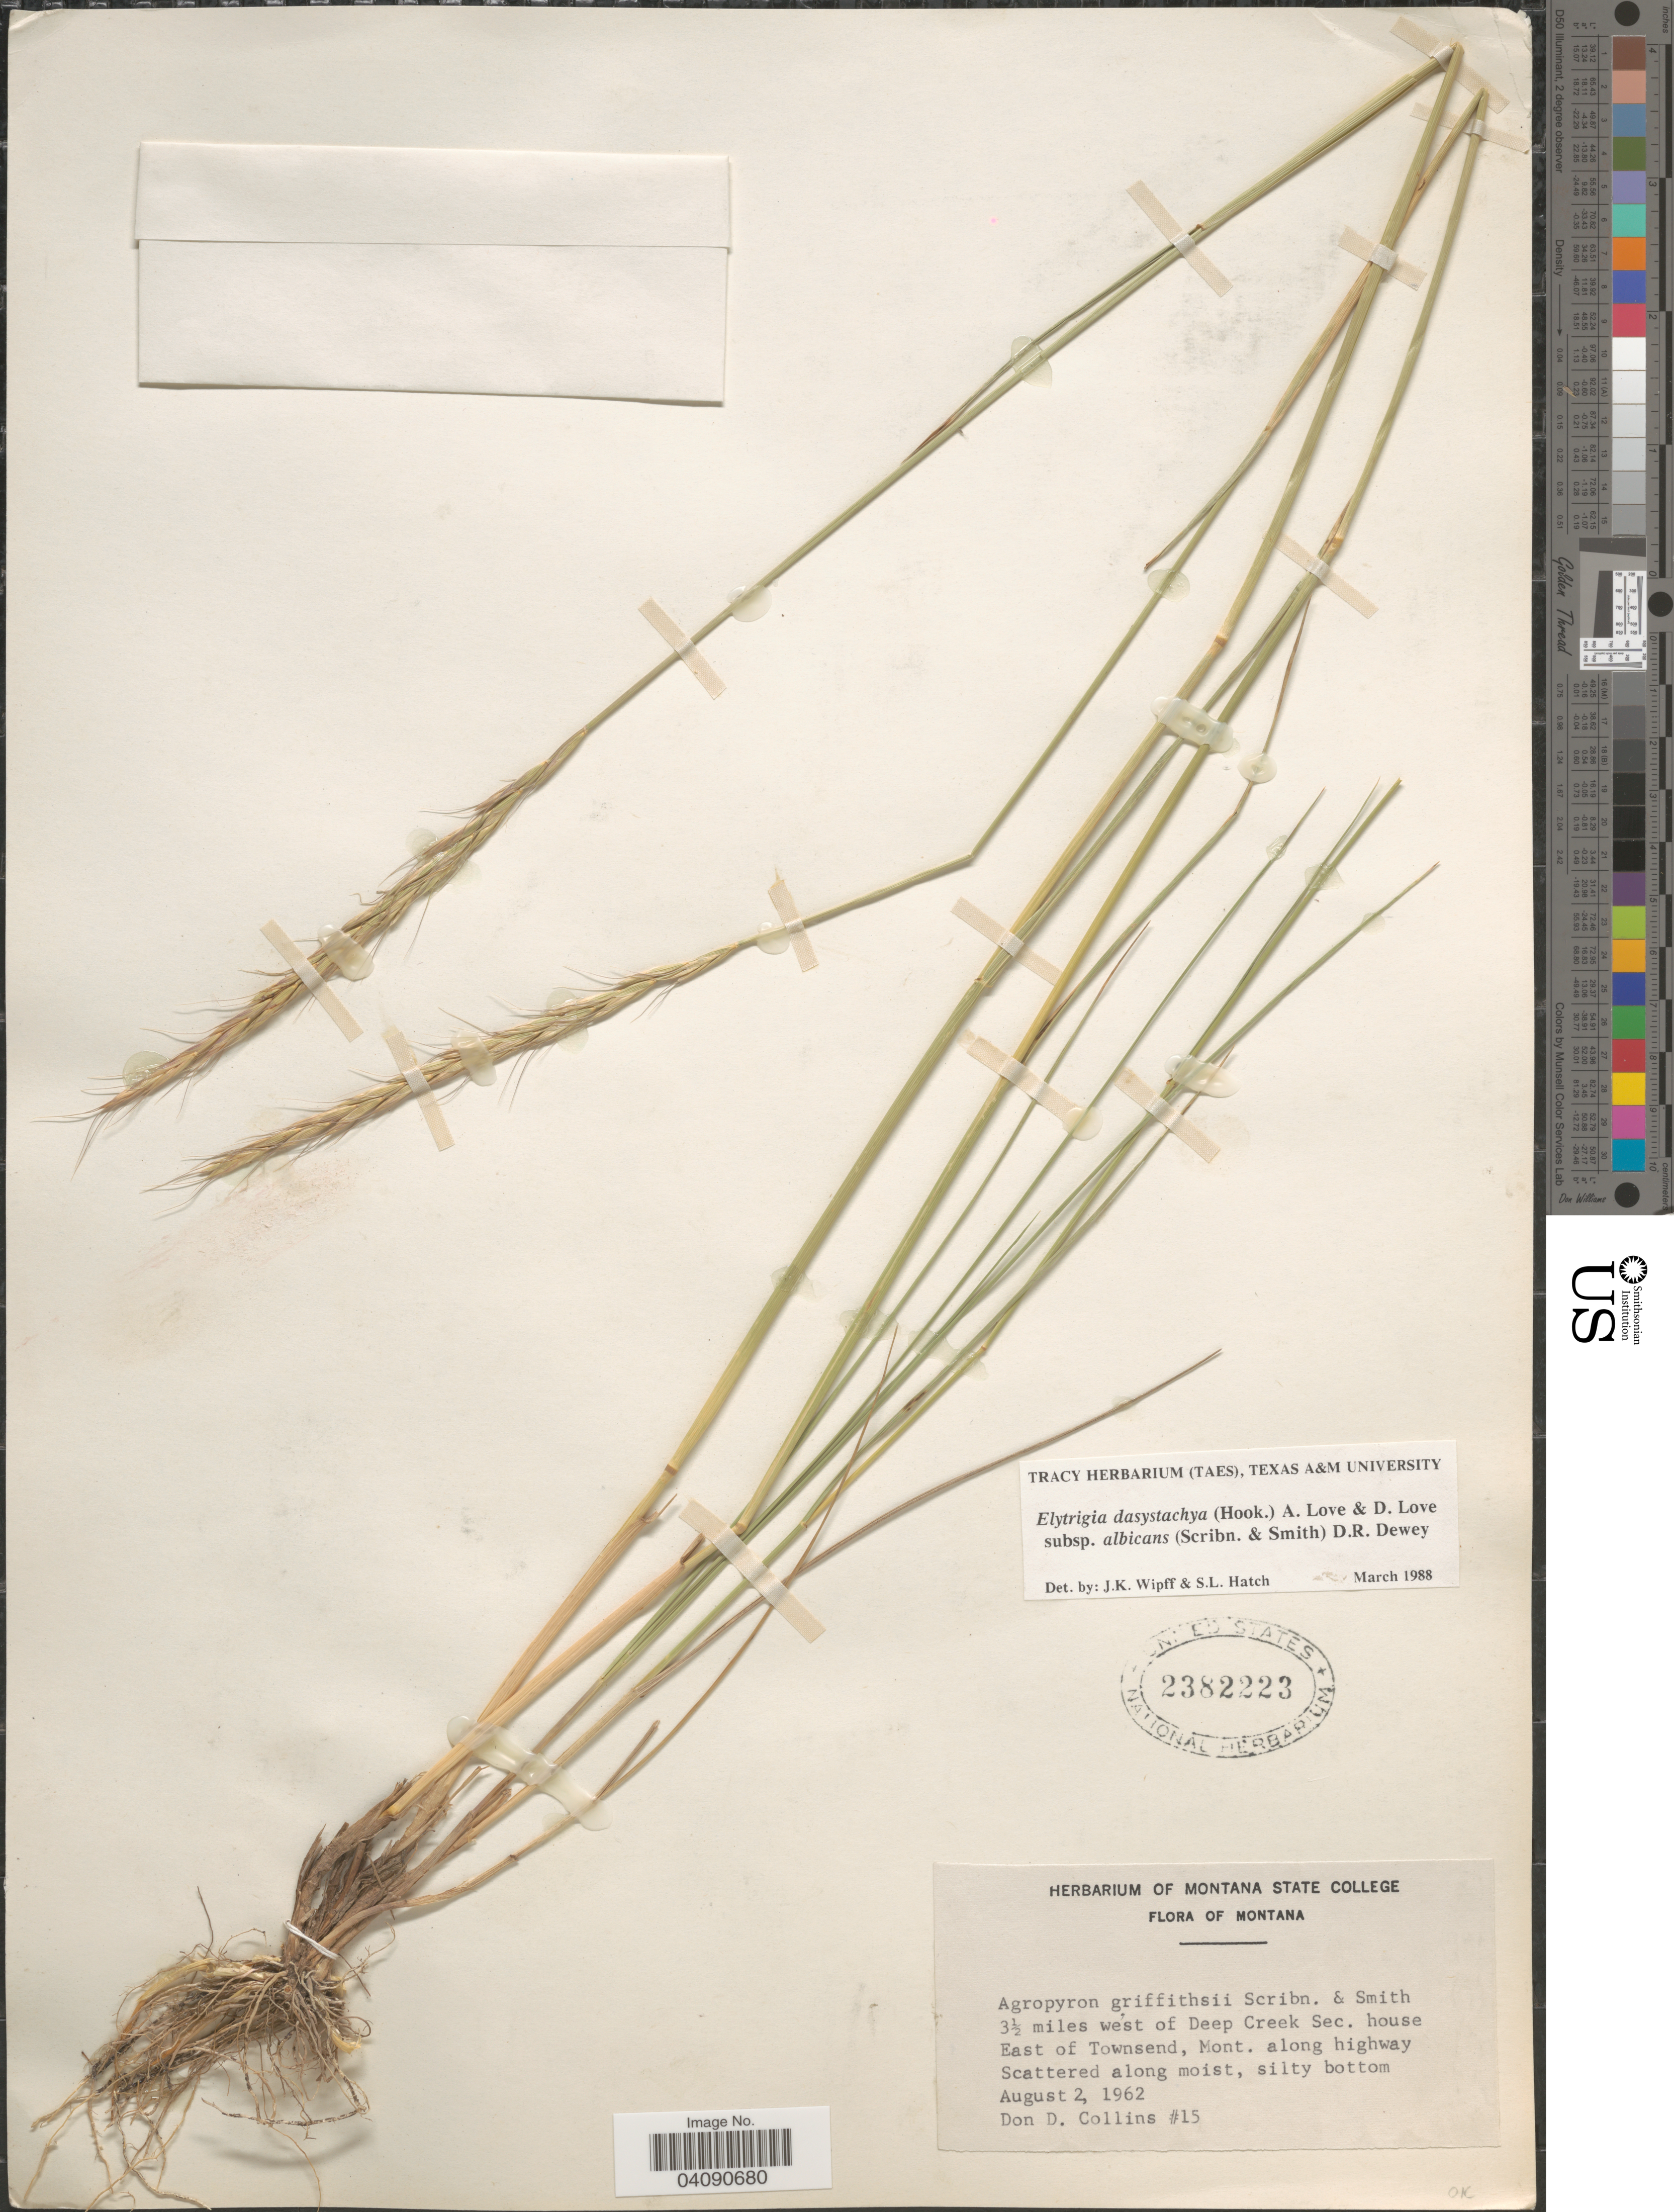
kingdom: Plantae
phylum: Tracheophyta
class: Liliopsida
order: Poales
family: Poaceae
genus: Elymus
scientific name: Elymus albicans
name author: (Scribn. & J.G. Sm.) Á. Löve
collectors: D. Collins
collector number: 15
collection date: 1962-08-02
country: United States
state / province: Montana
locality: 3½ miles west of Deep Creek Sec. house East of Townsend, along highway Scattered along moist, silty bottom.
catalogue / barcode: US 2382223